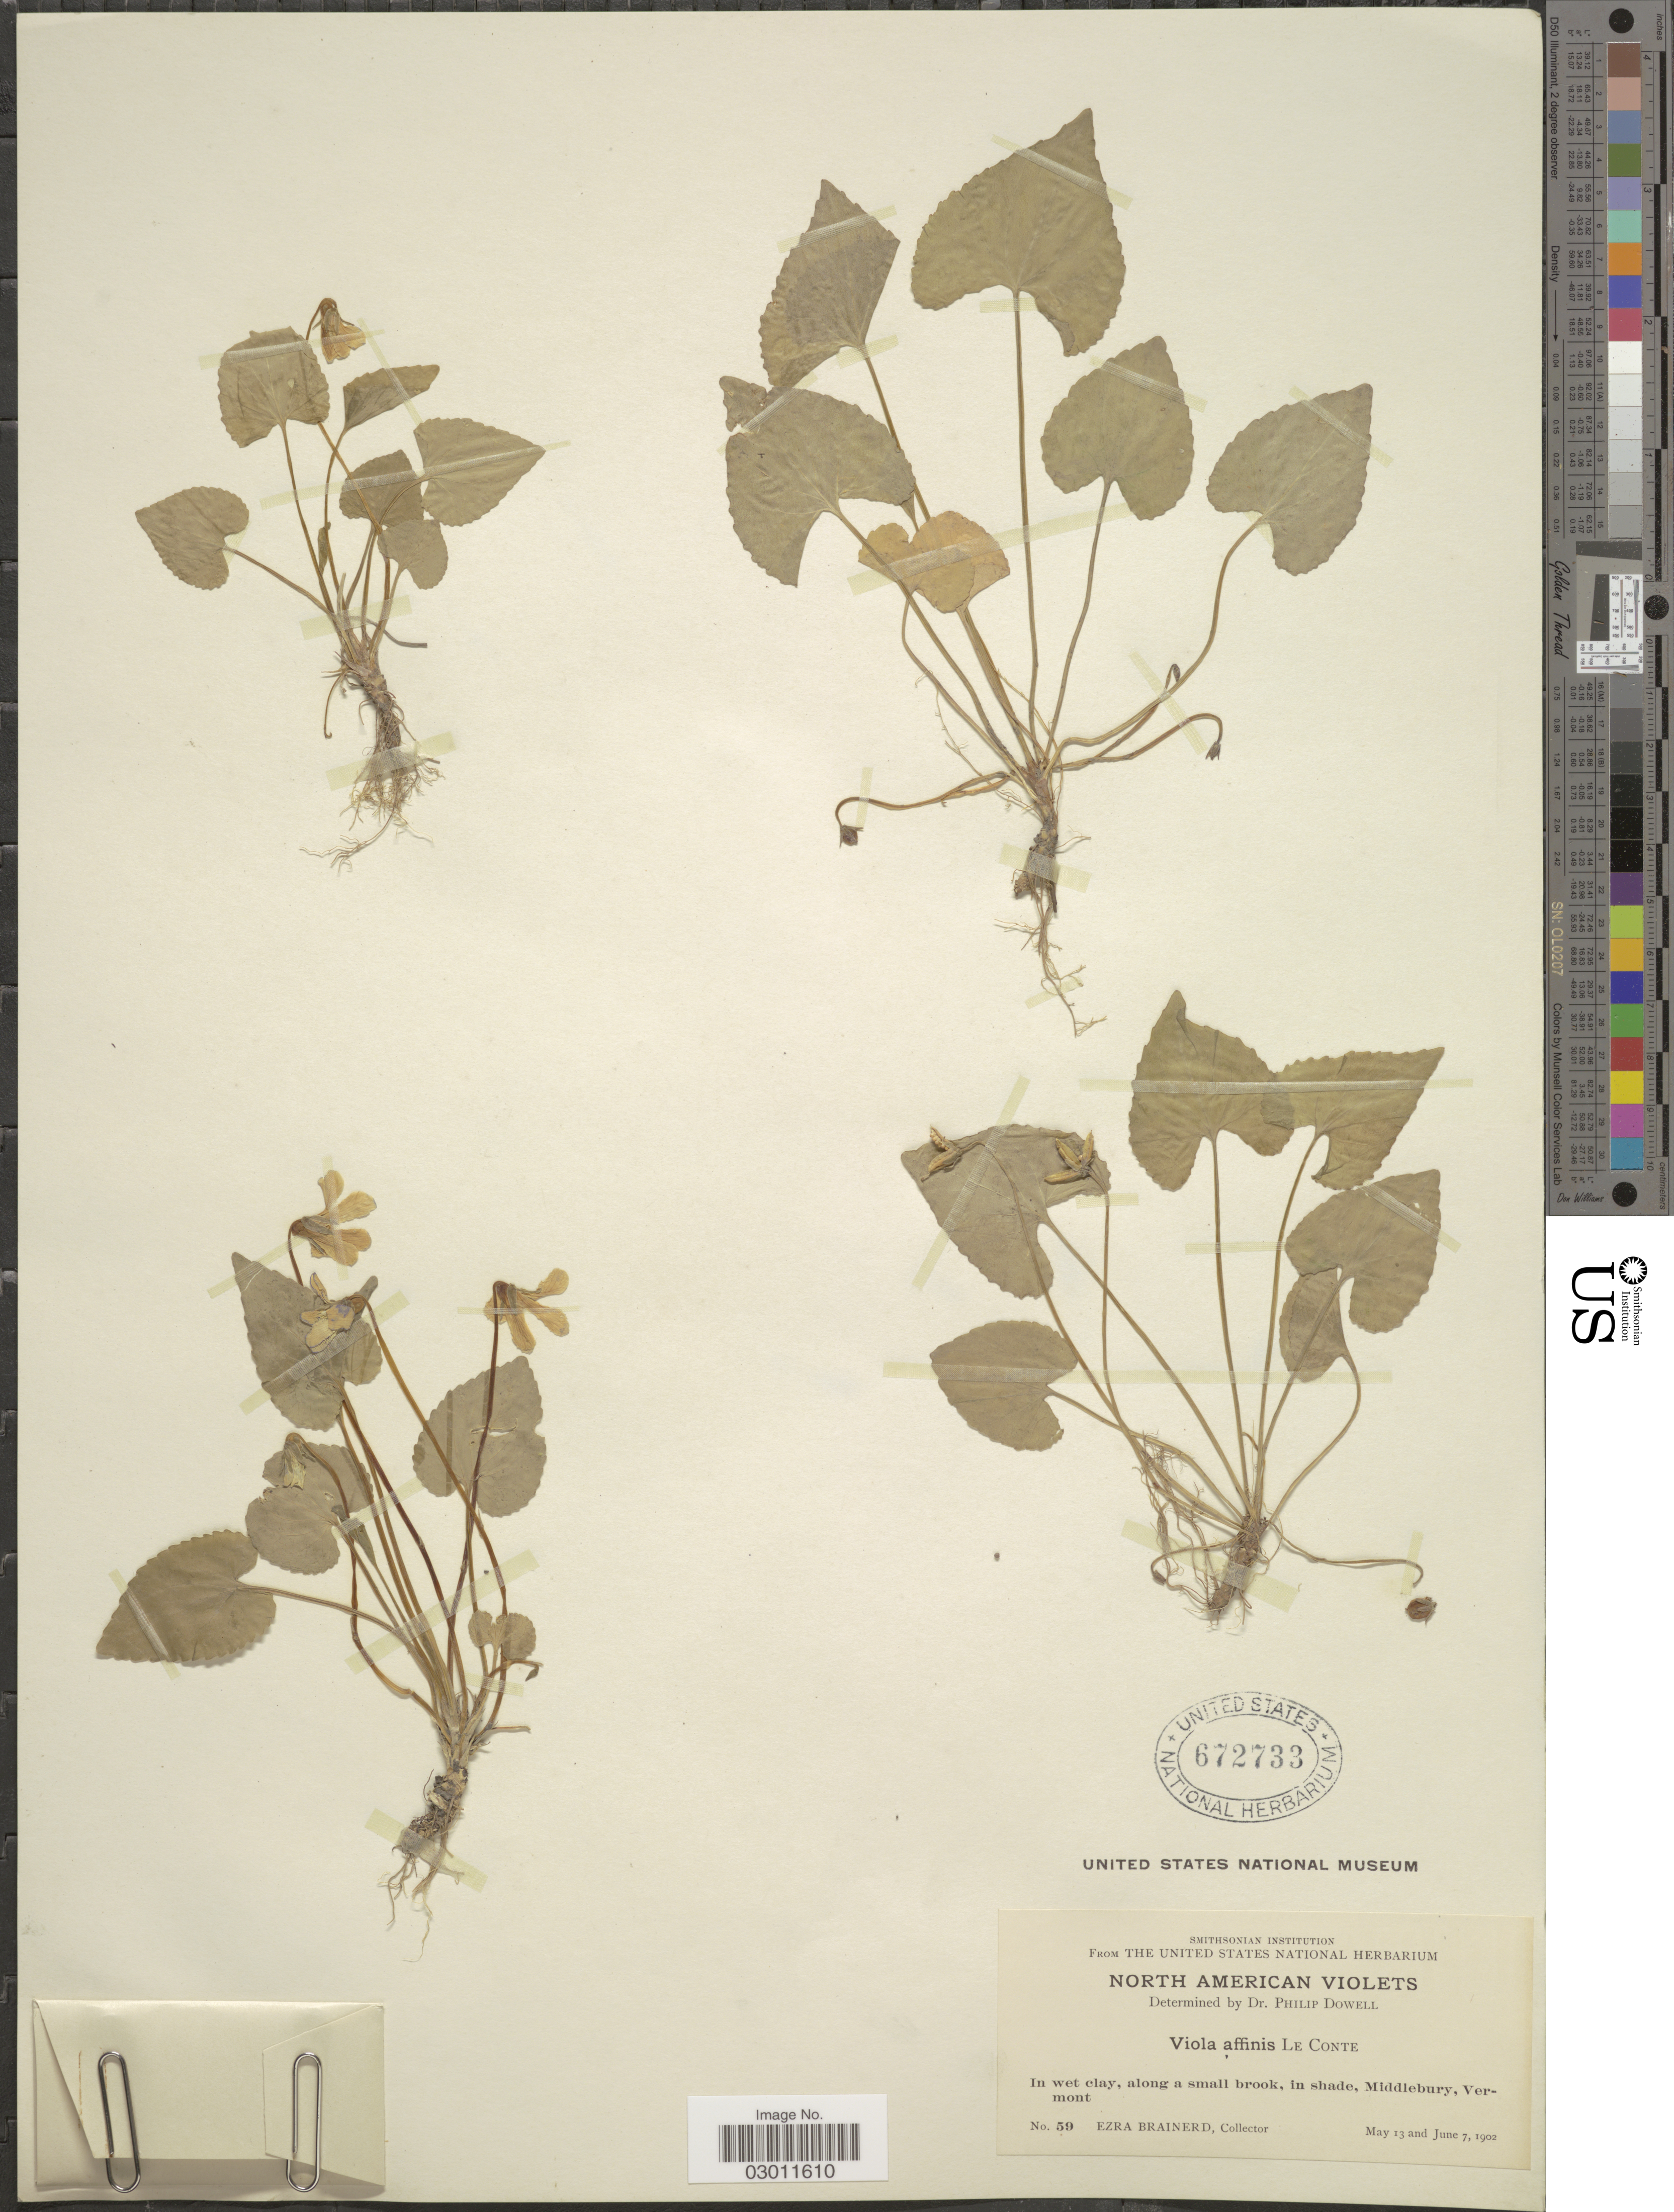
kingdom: Plantae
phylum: Tracheophyta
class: Magnoliopsida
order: Malpighiales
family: Violaceae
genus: Viola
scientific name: Viola affinis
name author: LeConte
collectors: E. Brainerd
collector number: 59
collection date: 1902-05-13/1902-06-07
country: United States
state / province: Vermont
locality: In wet clay, along a small brook, in shade, Middlebury.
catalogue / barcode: US 672733